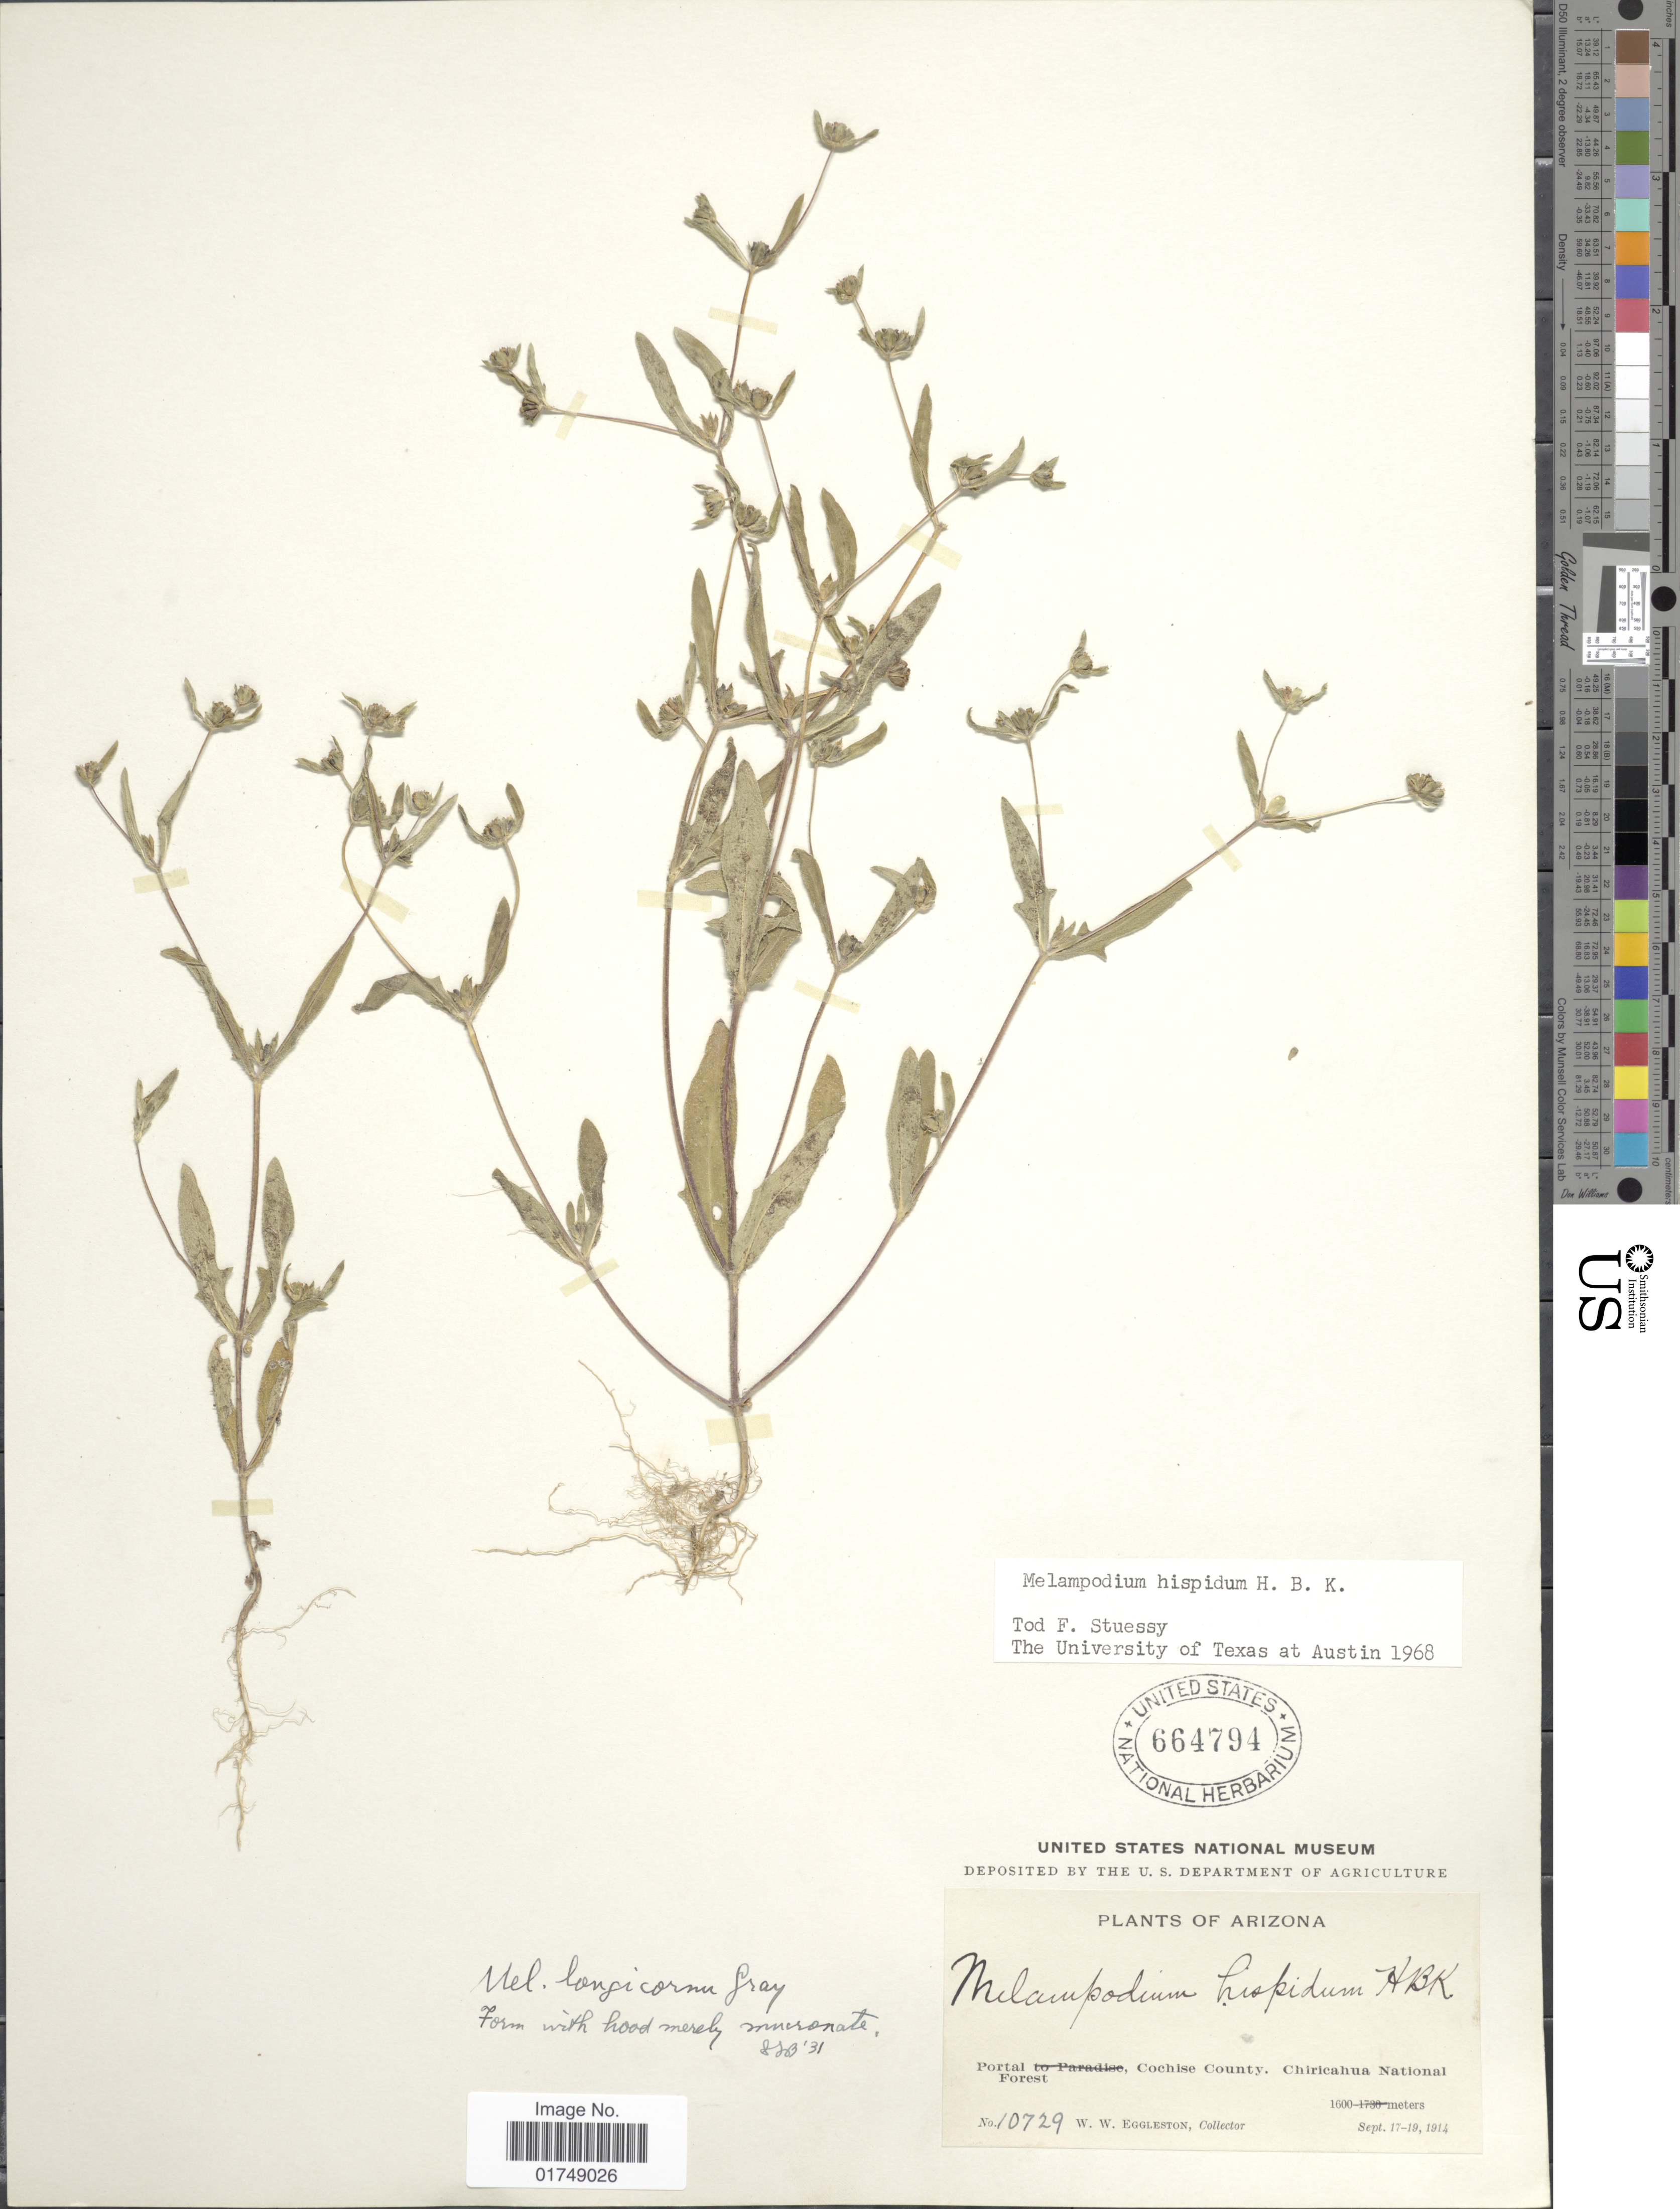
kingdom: Plantae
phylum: Tracheophyta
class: Magnoliopsida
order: Asterales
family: Asteraceae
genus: Melampodium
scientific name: Melampodium hispidum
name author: Kunth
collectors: W. W. Eggleston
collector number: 10729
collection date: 1914-09-17/1914-09-19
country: United States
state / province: Arizona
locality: Portal Cochise County. Chiricahua National Forest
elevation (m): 1600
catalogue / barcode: US 664794